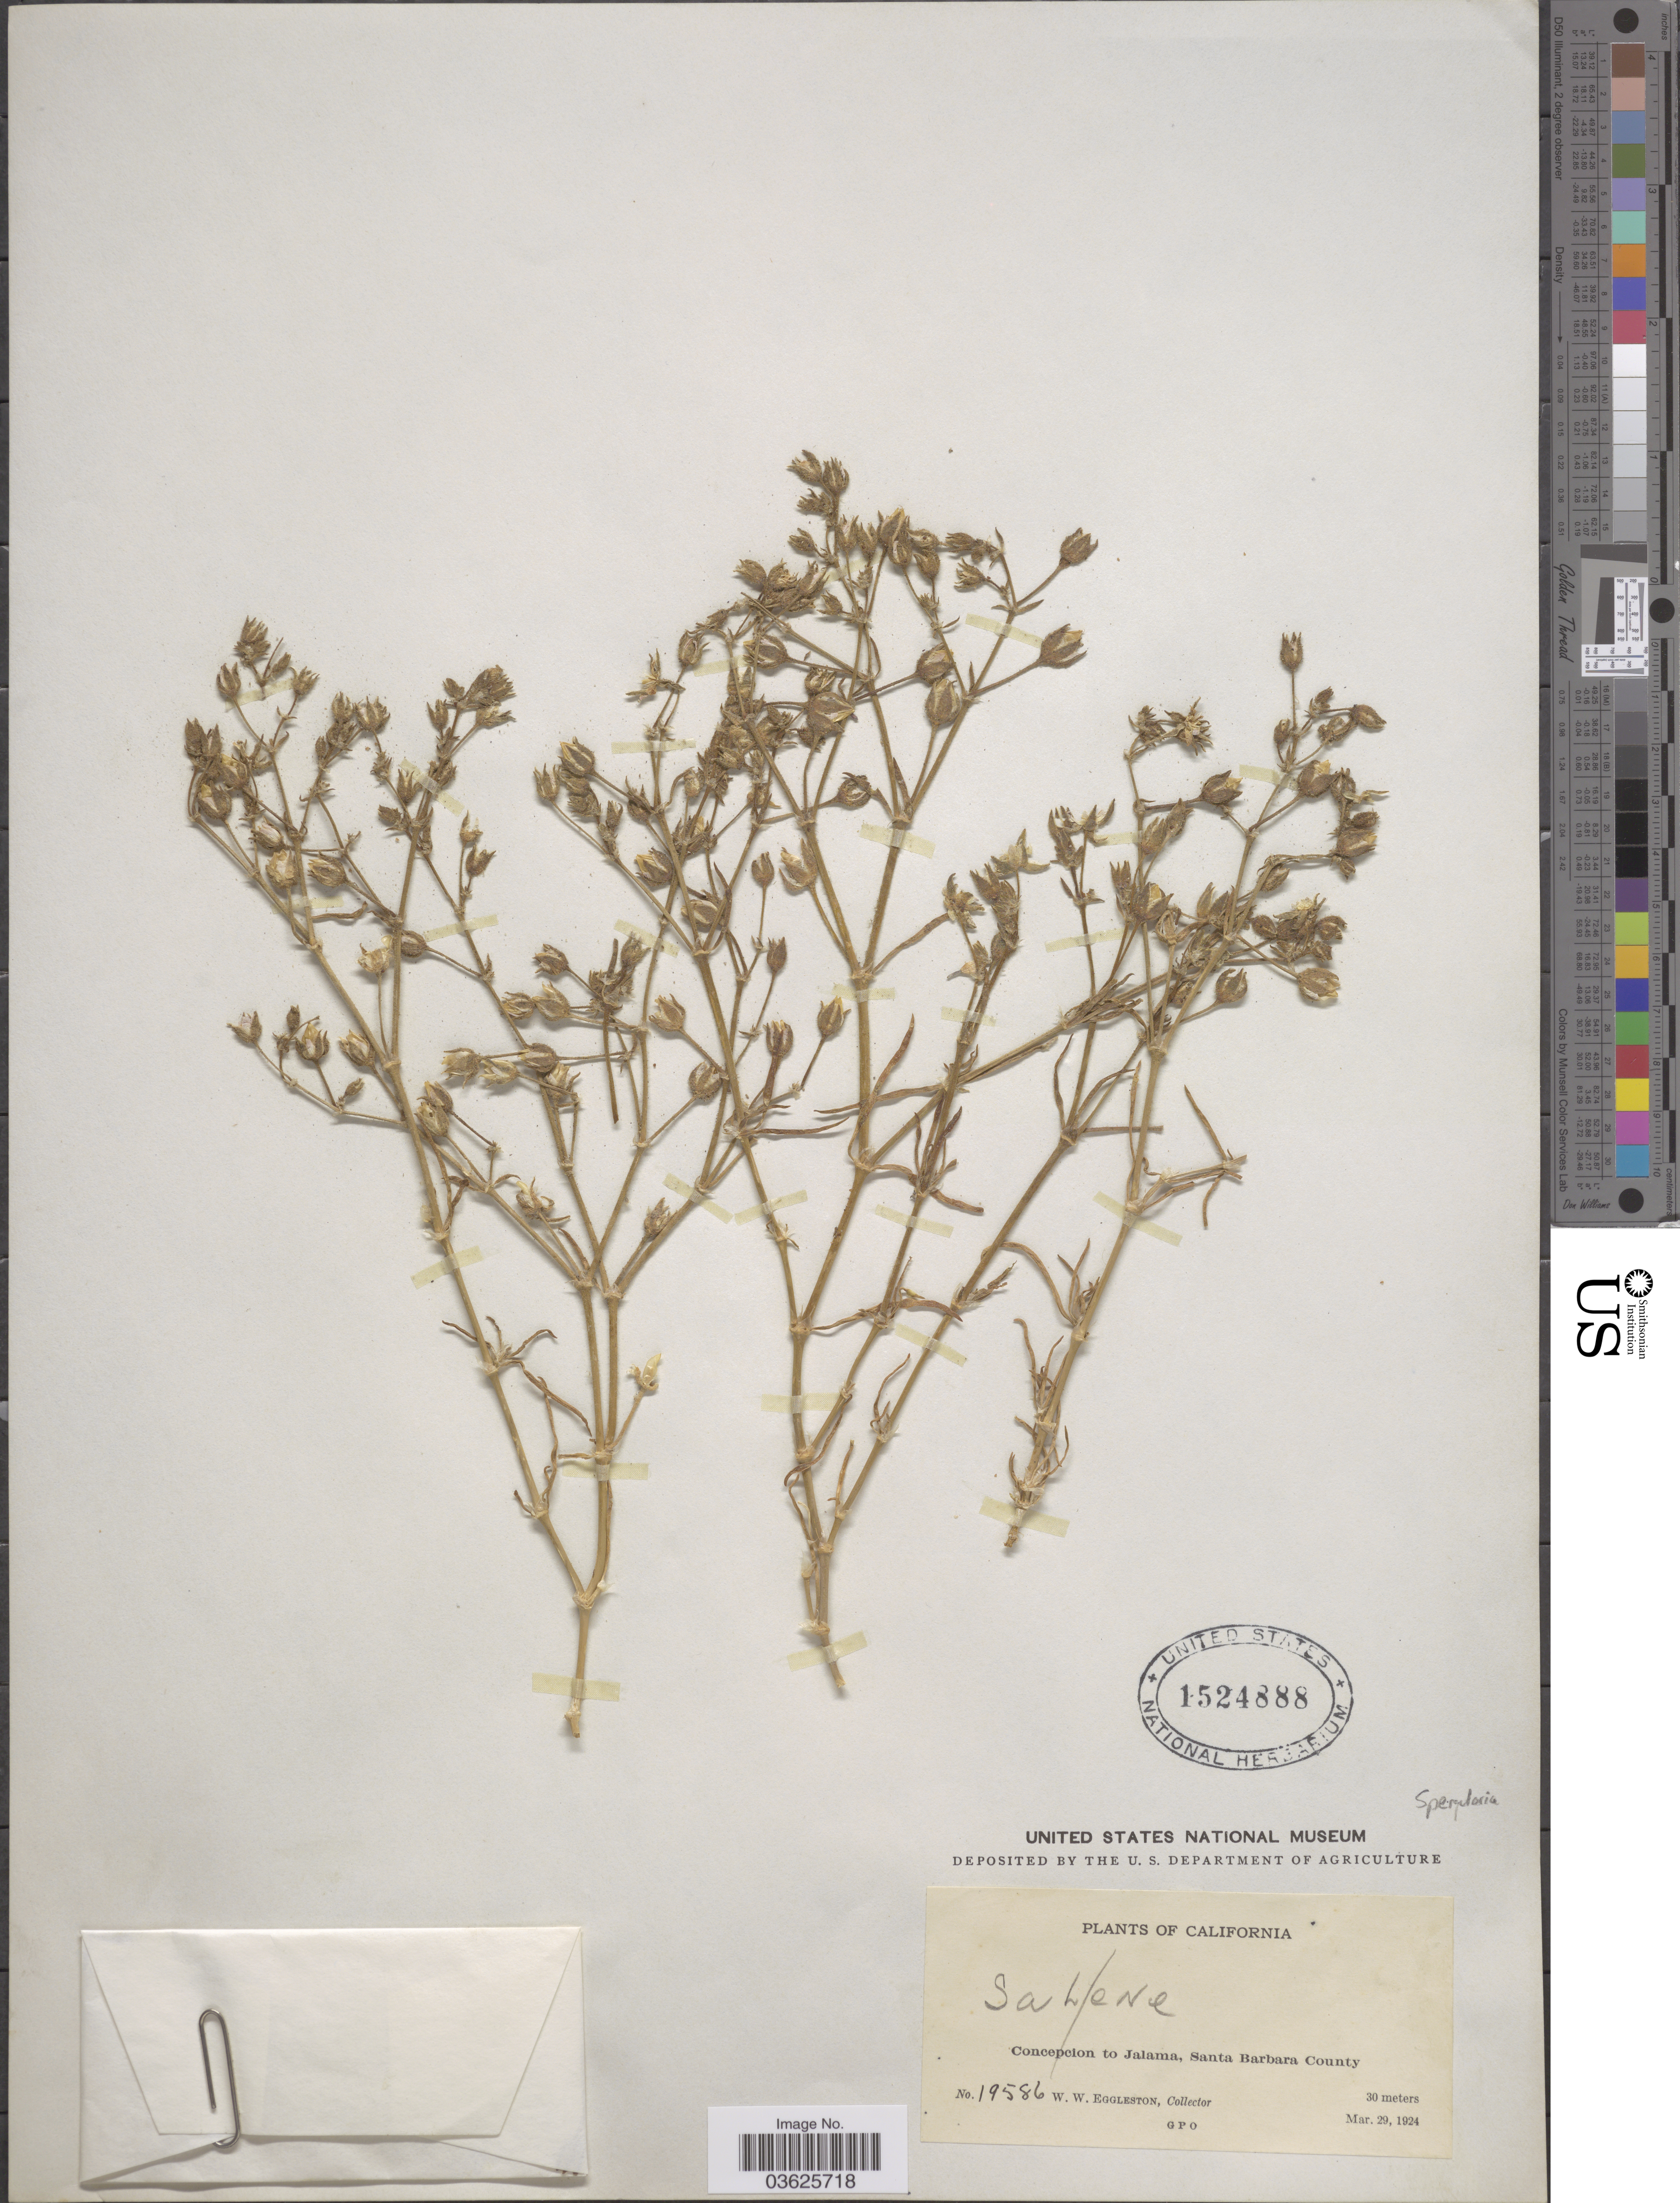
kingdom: Plantae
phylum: Tracheophyta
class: Magnoliopsida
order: Caryophyllales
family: Caryophyllaceae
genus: Spergularia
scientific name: Spergularia sp.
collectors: W. W. Eggleston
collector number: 19586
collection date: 1924-03-29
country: United States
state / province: California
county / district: Santa Barbara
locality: Concepcion to Jalama, Santa Barbara County.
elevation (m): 30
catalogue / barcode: US 1524888